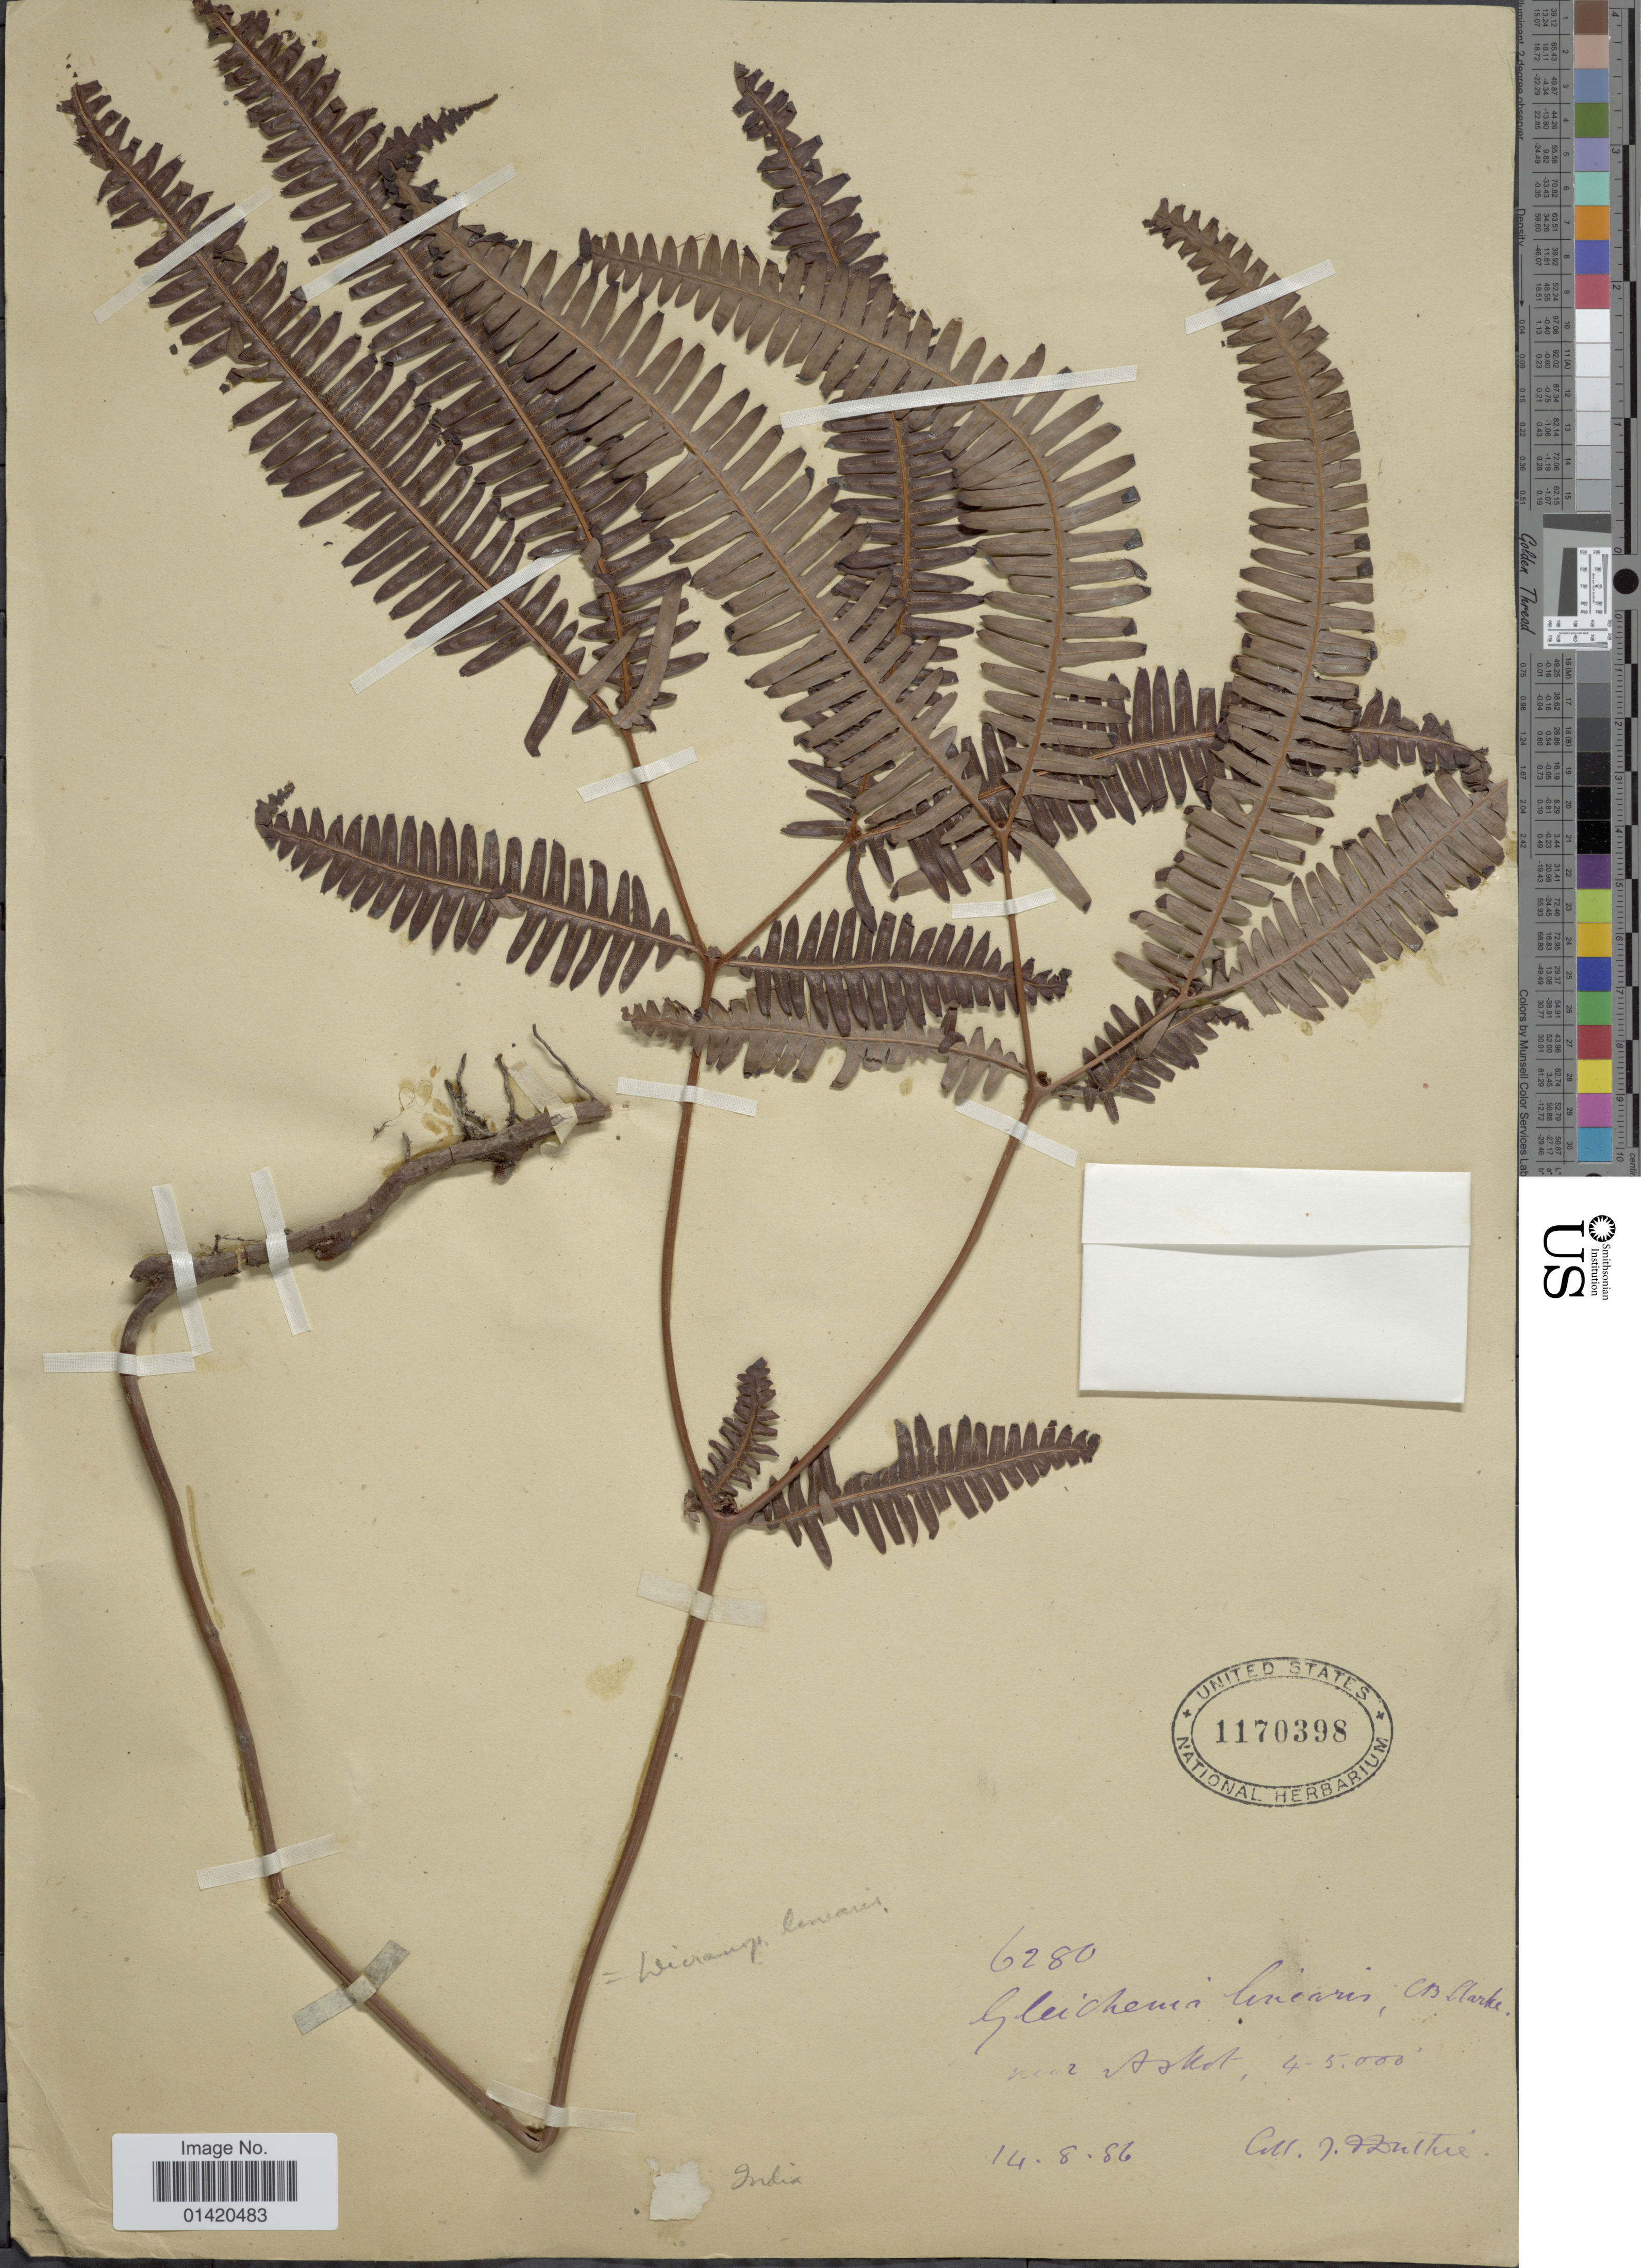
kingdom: Plantae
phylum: Tracheophyta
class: Polypodiopsida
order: Gleicheniales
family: Gleicheniaceae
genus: Dicranopteris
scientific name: Dicranopteris linearis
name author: (Burm. f.) Underw.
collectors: J. F. Duthie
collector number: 6280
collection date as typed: Transcribed d/m/y: 14/8/86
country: India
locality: Near Asket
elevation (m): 1219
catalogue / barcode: US 1170398